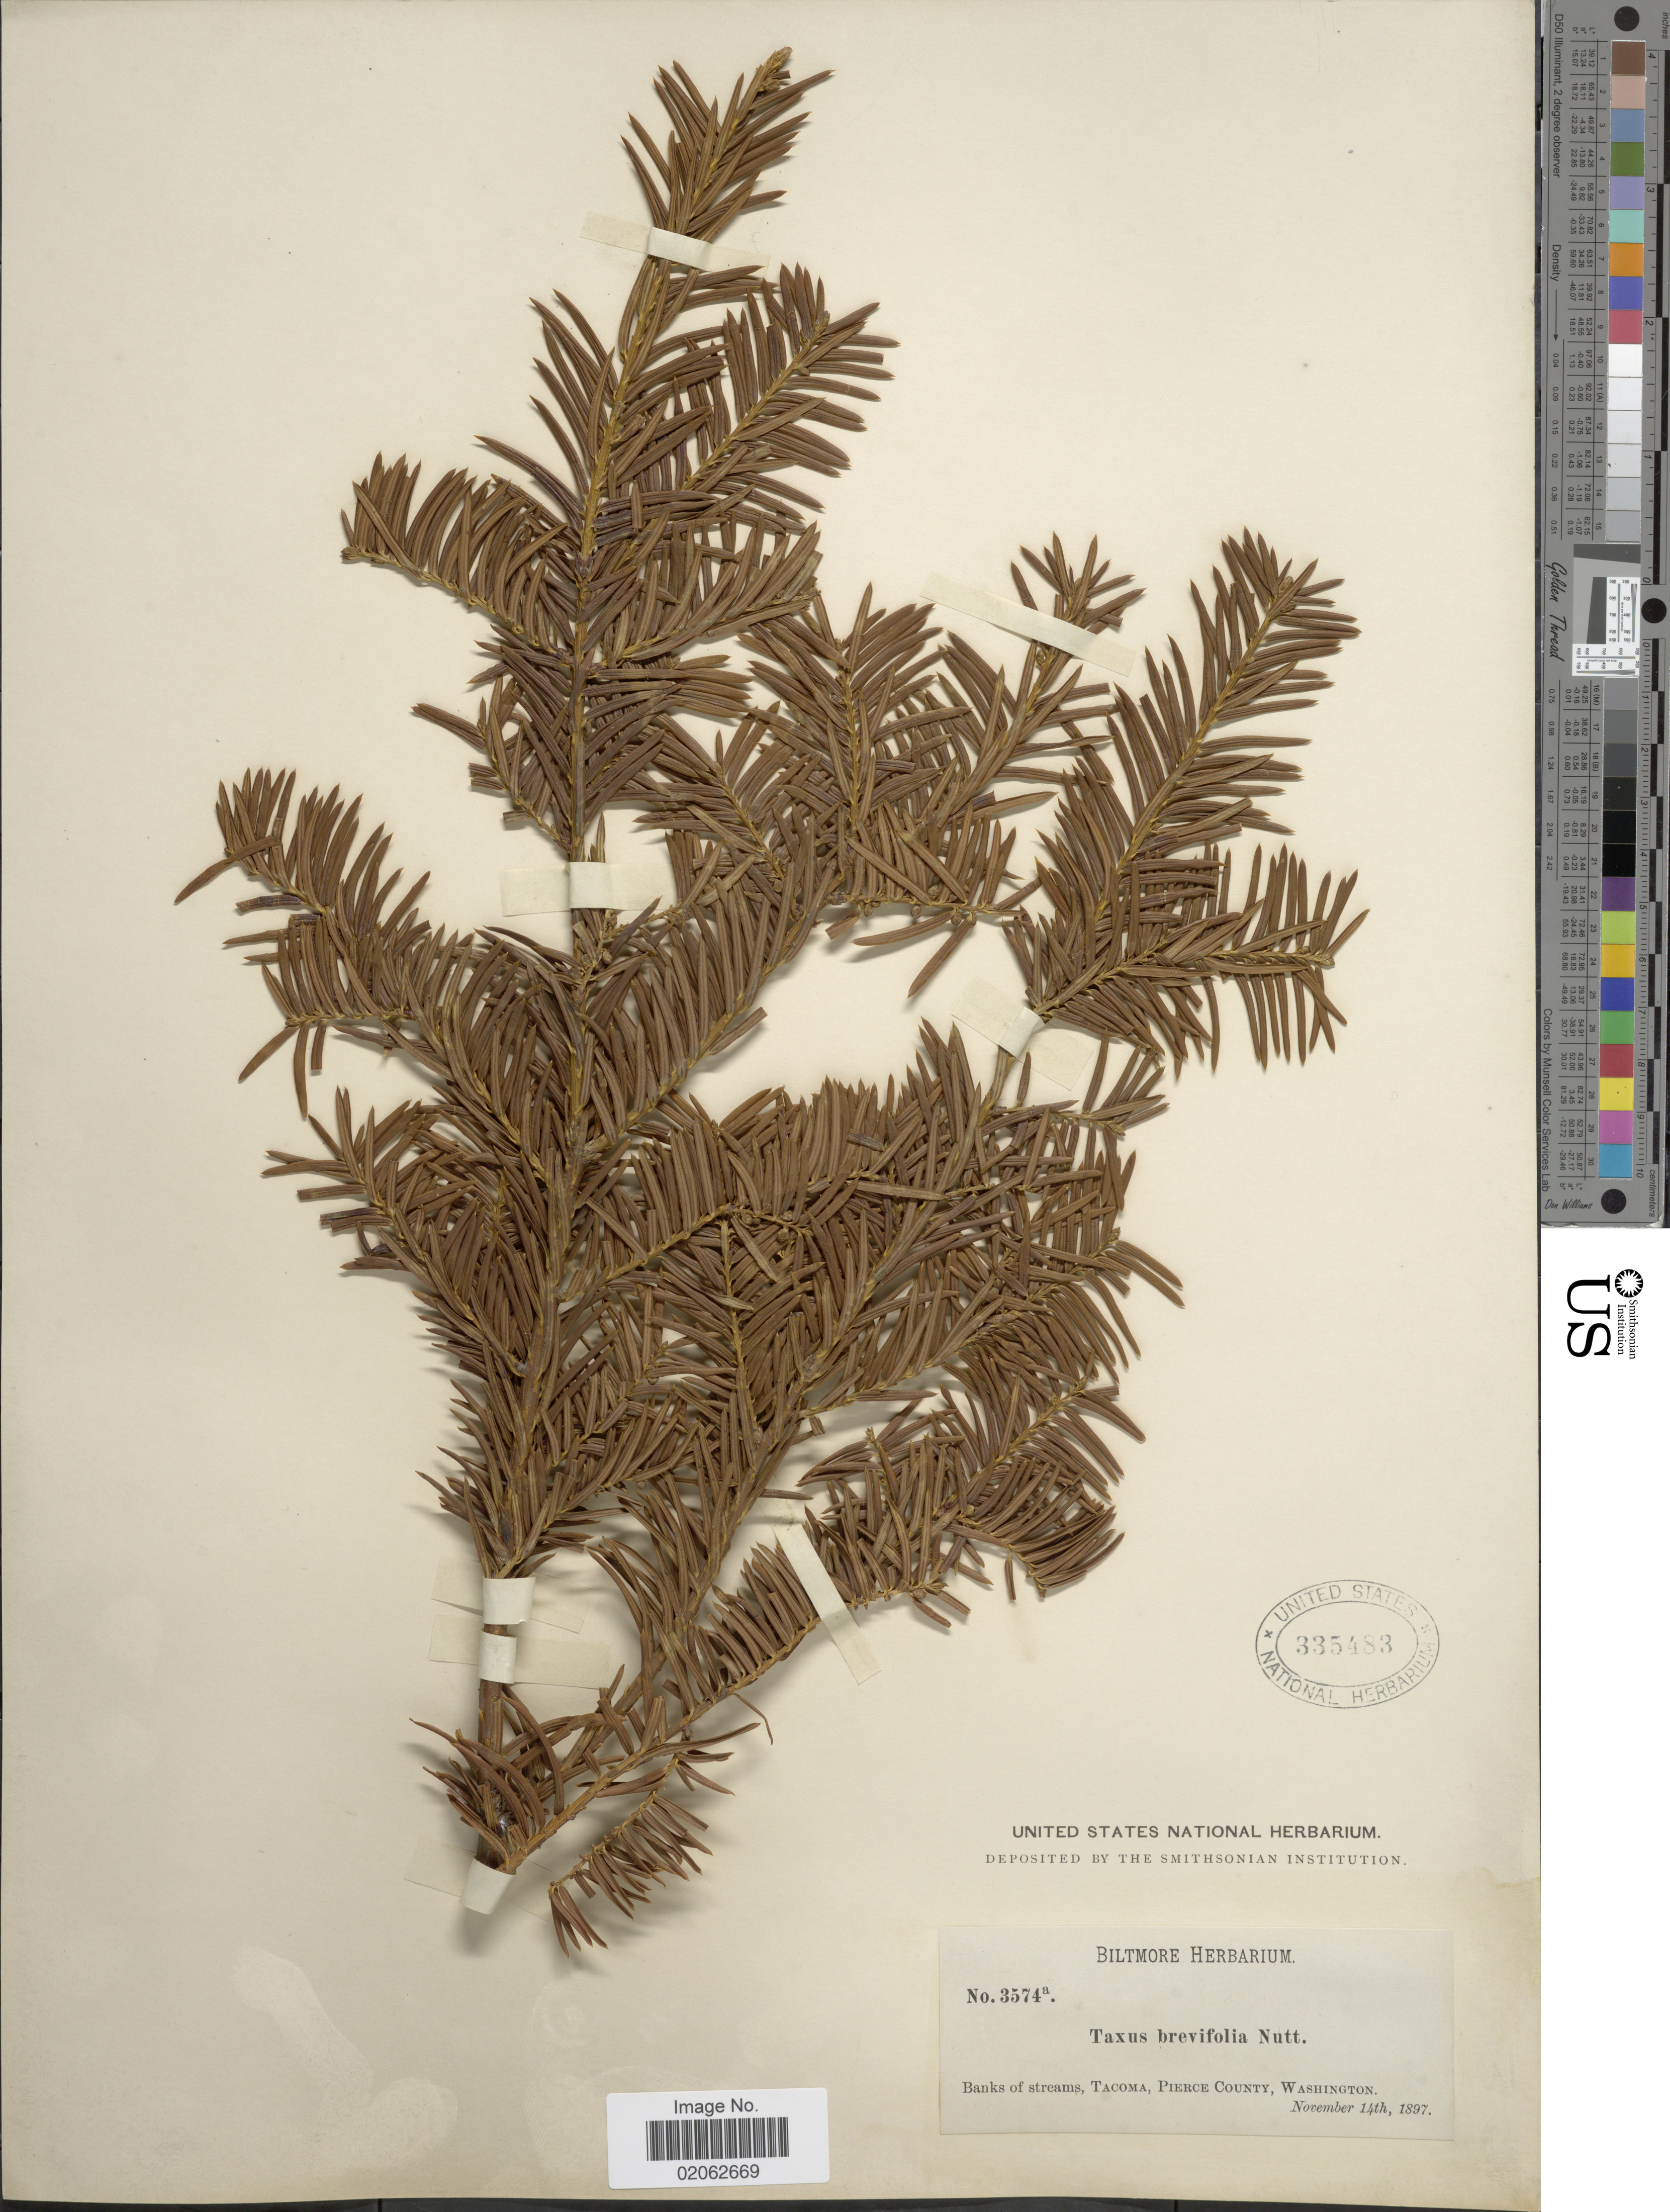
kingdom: Plantae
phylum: Tracheophyta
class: Pinopsida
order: Pinales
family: Taxaceae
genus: Taxus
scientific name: Taxus brevifolia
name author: Nutt.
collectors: ex herb. Biltmore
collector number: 3574a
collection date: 1897-11-14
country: United States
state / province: Washington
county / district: Pierce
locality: Banks of streams, Tacoma, Pierce County, Washington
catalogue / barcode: US 335483